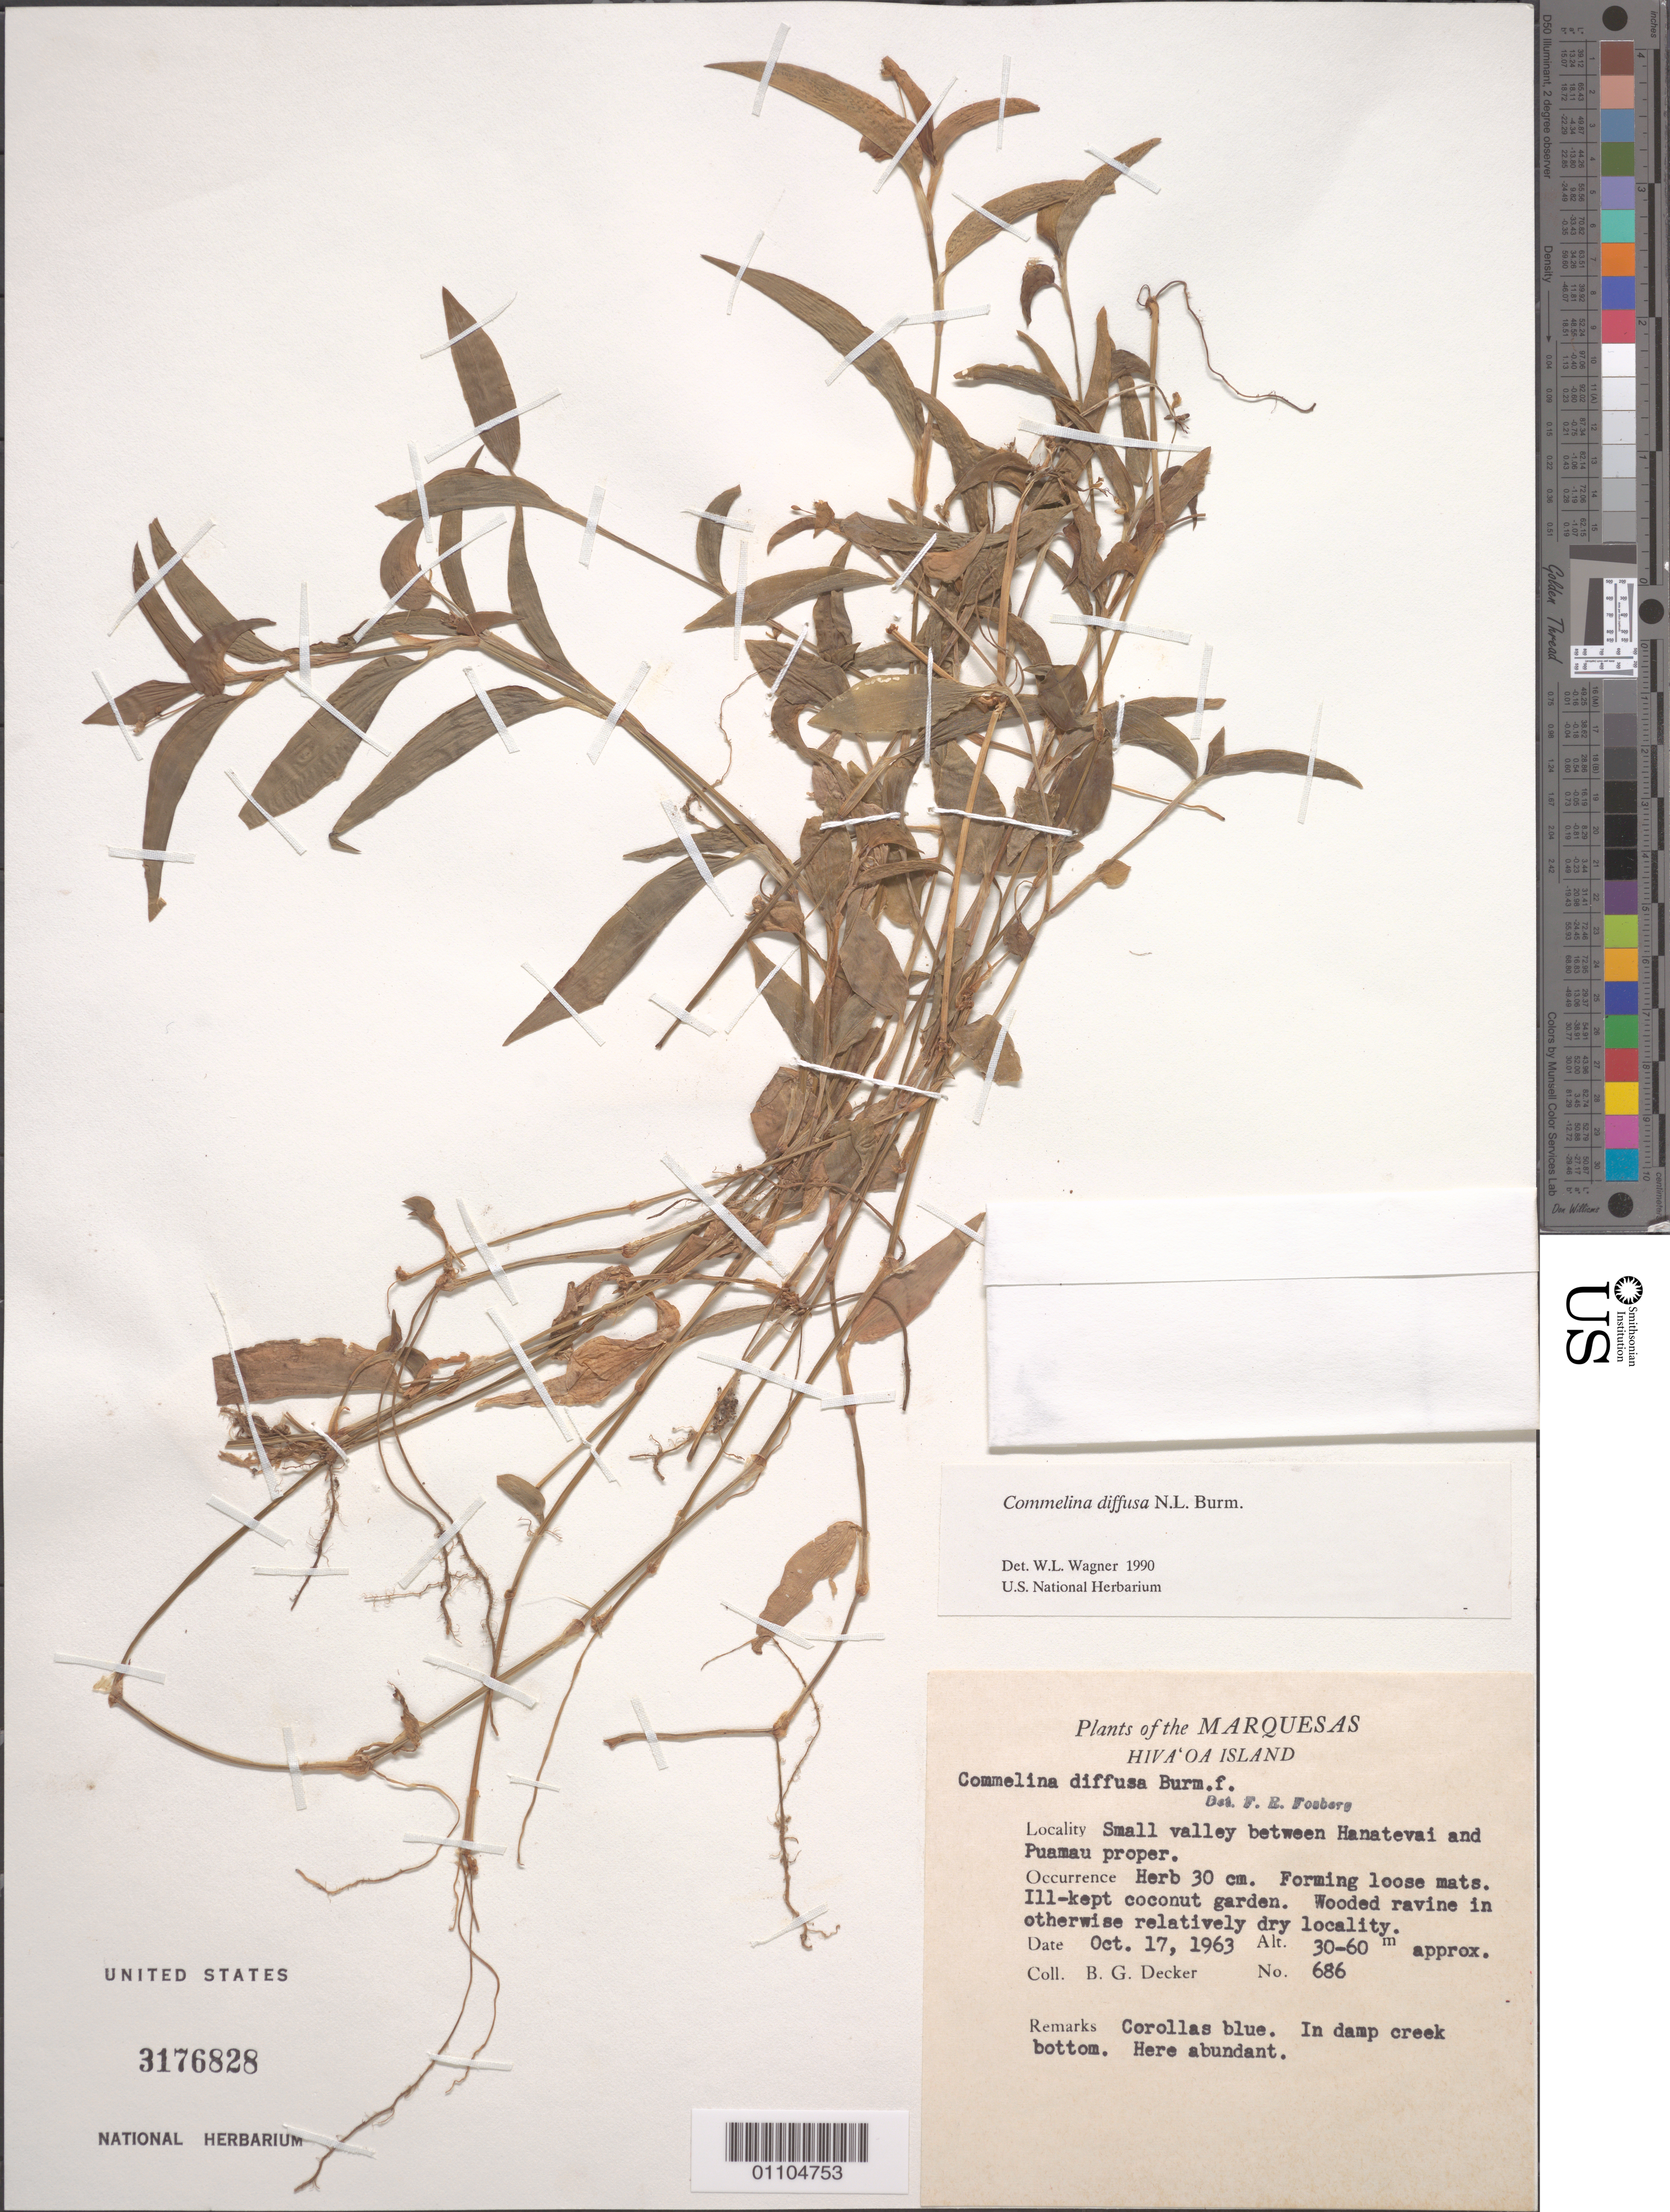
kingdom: Plantae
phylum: Tracheophyta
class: Liliopsida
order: Commelinales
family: Commelinaceae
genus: Commelina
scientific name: Commelina diffusa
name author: Burm. f.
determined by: Wagner, W. L., (BOT), Smithsonian Institution - National Museum of Natural History (UNITED STATES)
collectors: B. G. Decker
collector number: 686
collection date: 1963-10-17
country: French Polynesia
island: Hiva Oa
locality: small valley between Hanatevai and Puamau proper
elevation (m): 30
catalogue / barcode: US 3176828